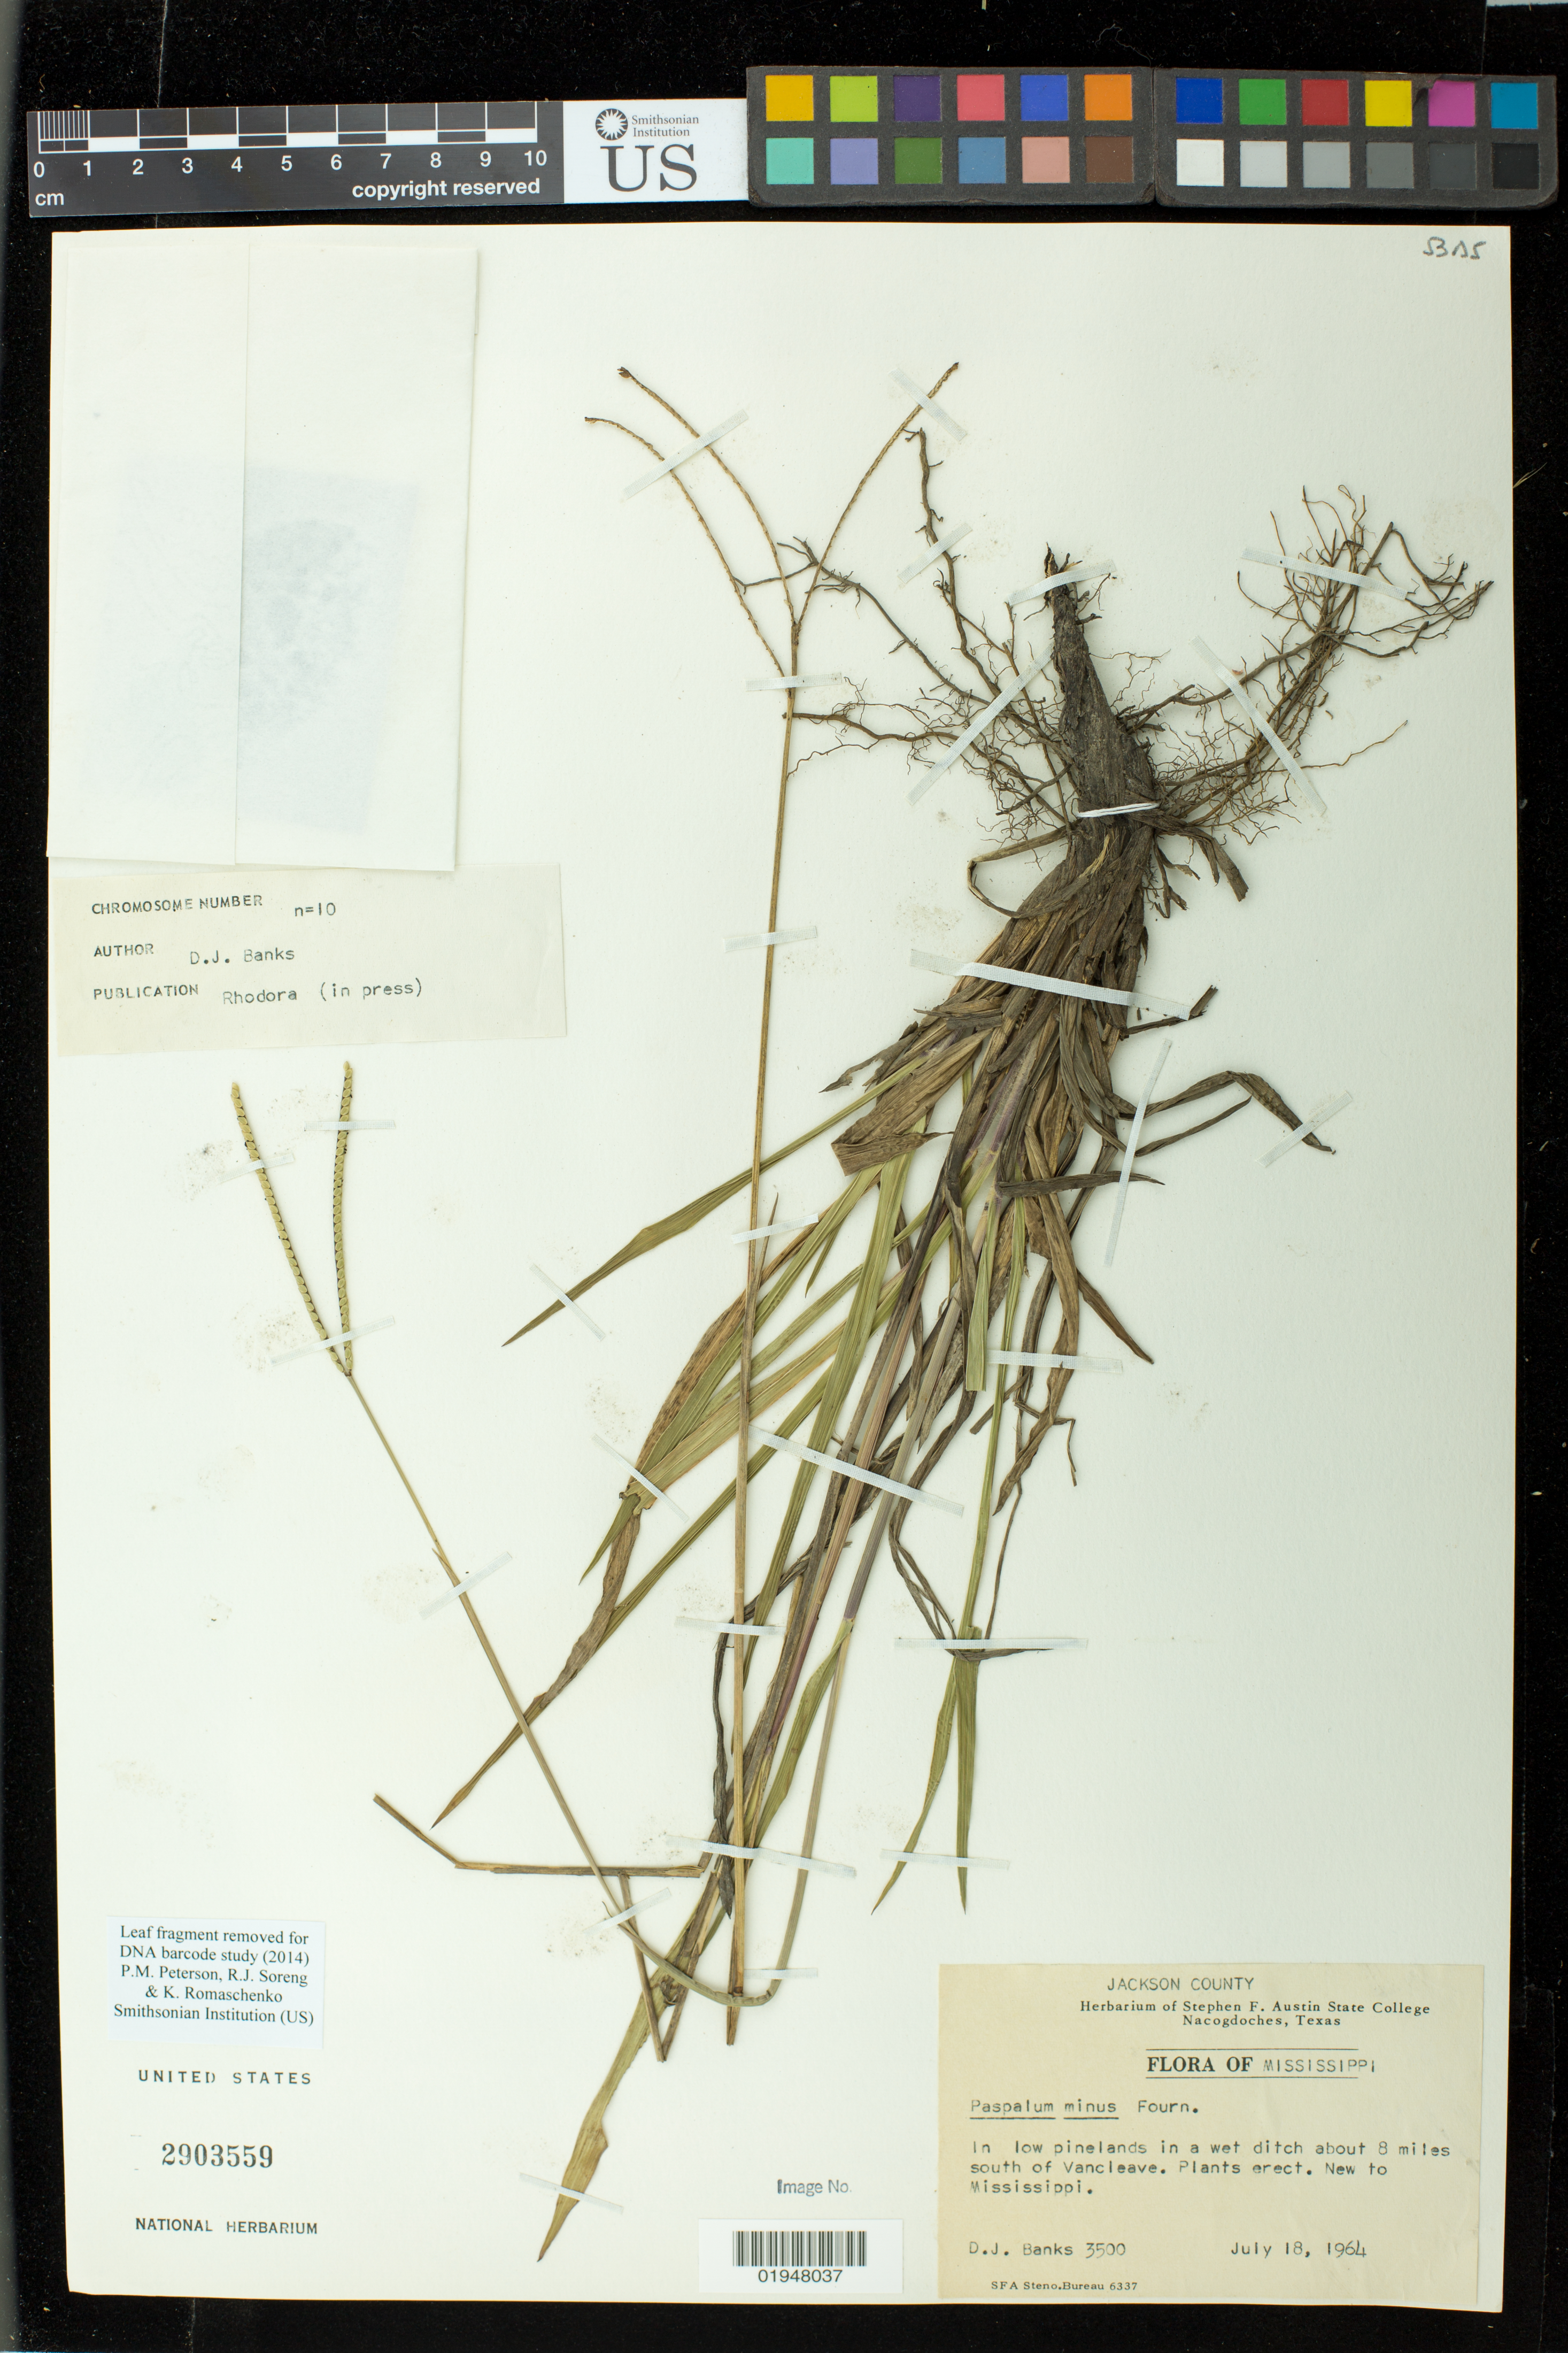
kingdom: Plantae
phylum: Tracheophyta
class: Liliopsida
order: Poales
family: Poaceae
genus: Paspalum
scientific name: Paspalum minus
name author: E. Fourn.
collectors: D. J. Banks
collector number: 3500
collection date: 1964-07-18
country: United States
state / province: Mississippi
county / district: Jackson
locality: In low pinelands in a wet ditch about 8 miles south of Vancleave.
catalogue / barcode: US 2903559